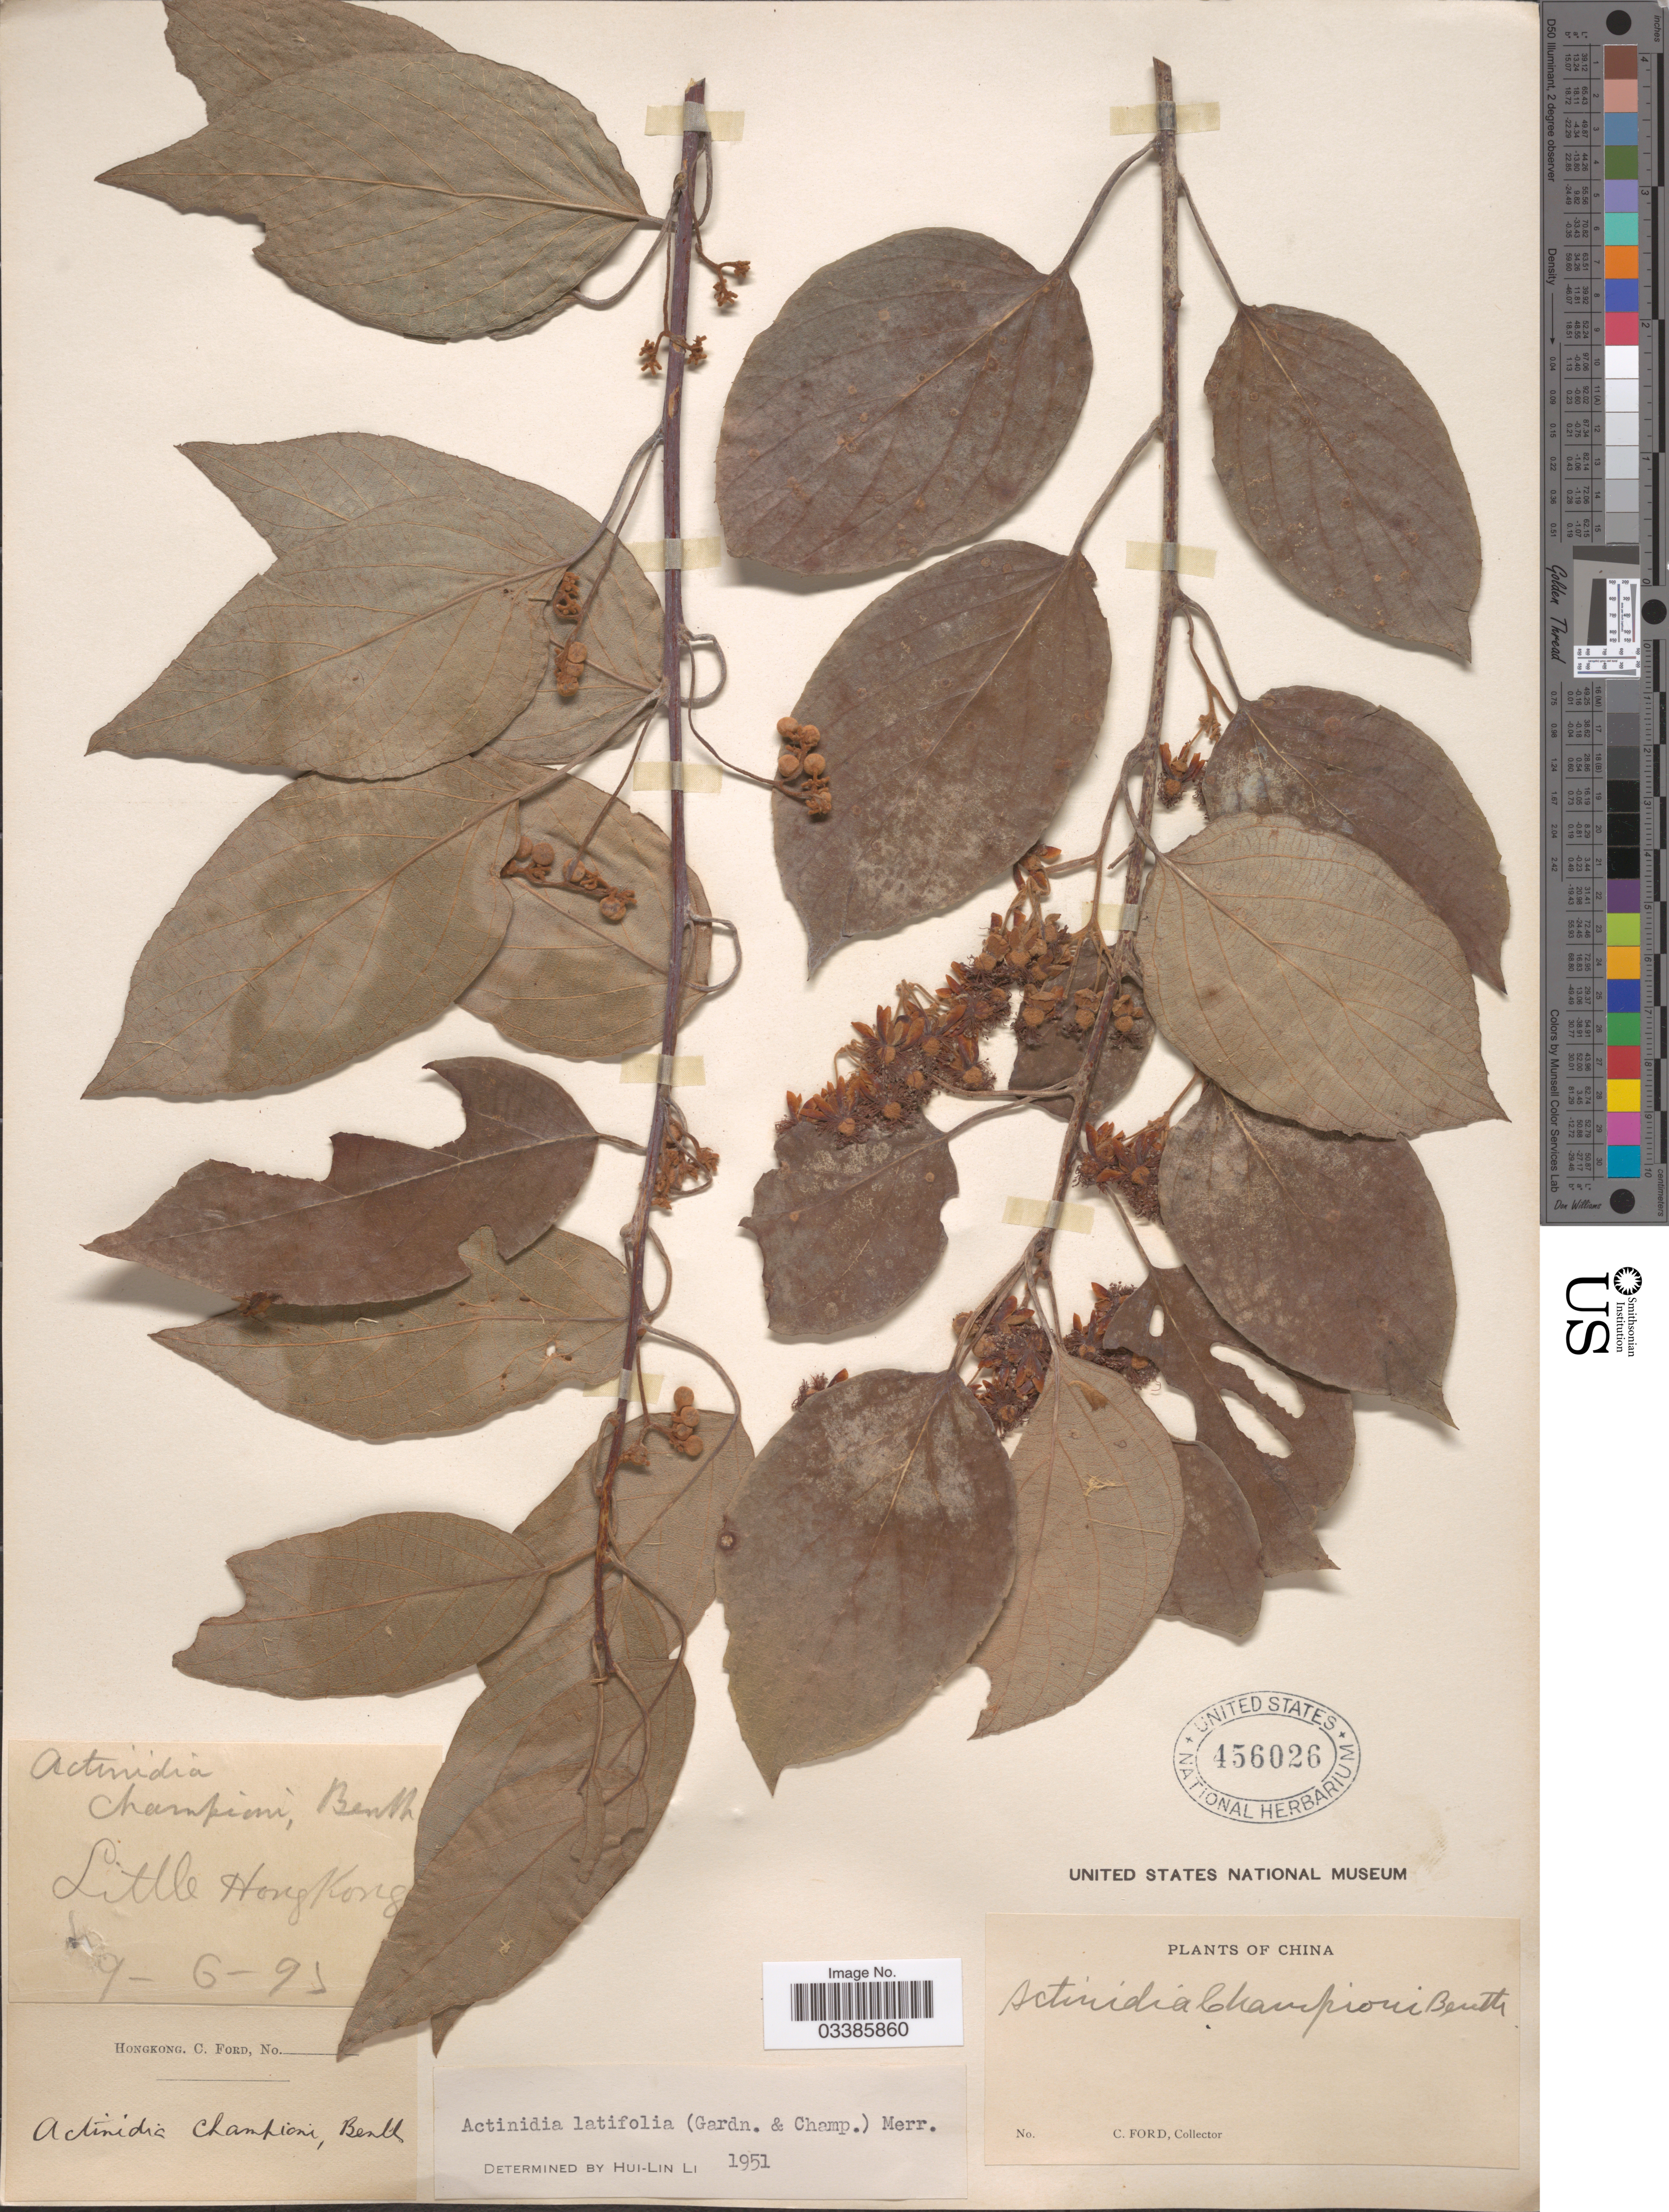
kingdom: Plantae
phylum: Tracheophyta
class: Magnoliopsida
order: Ericales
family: Actinidiaceae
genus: Actinidia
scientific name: Actinidia latifolia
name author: (Gardner & Champ.) Merr.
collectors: C. Ford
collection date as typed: Transcribed d/m/y: 9/6/95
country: China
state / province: Hong Kong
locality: Little Hong Kong.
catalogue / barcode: US 456026